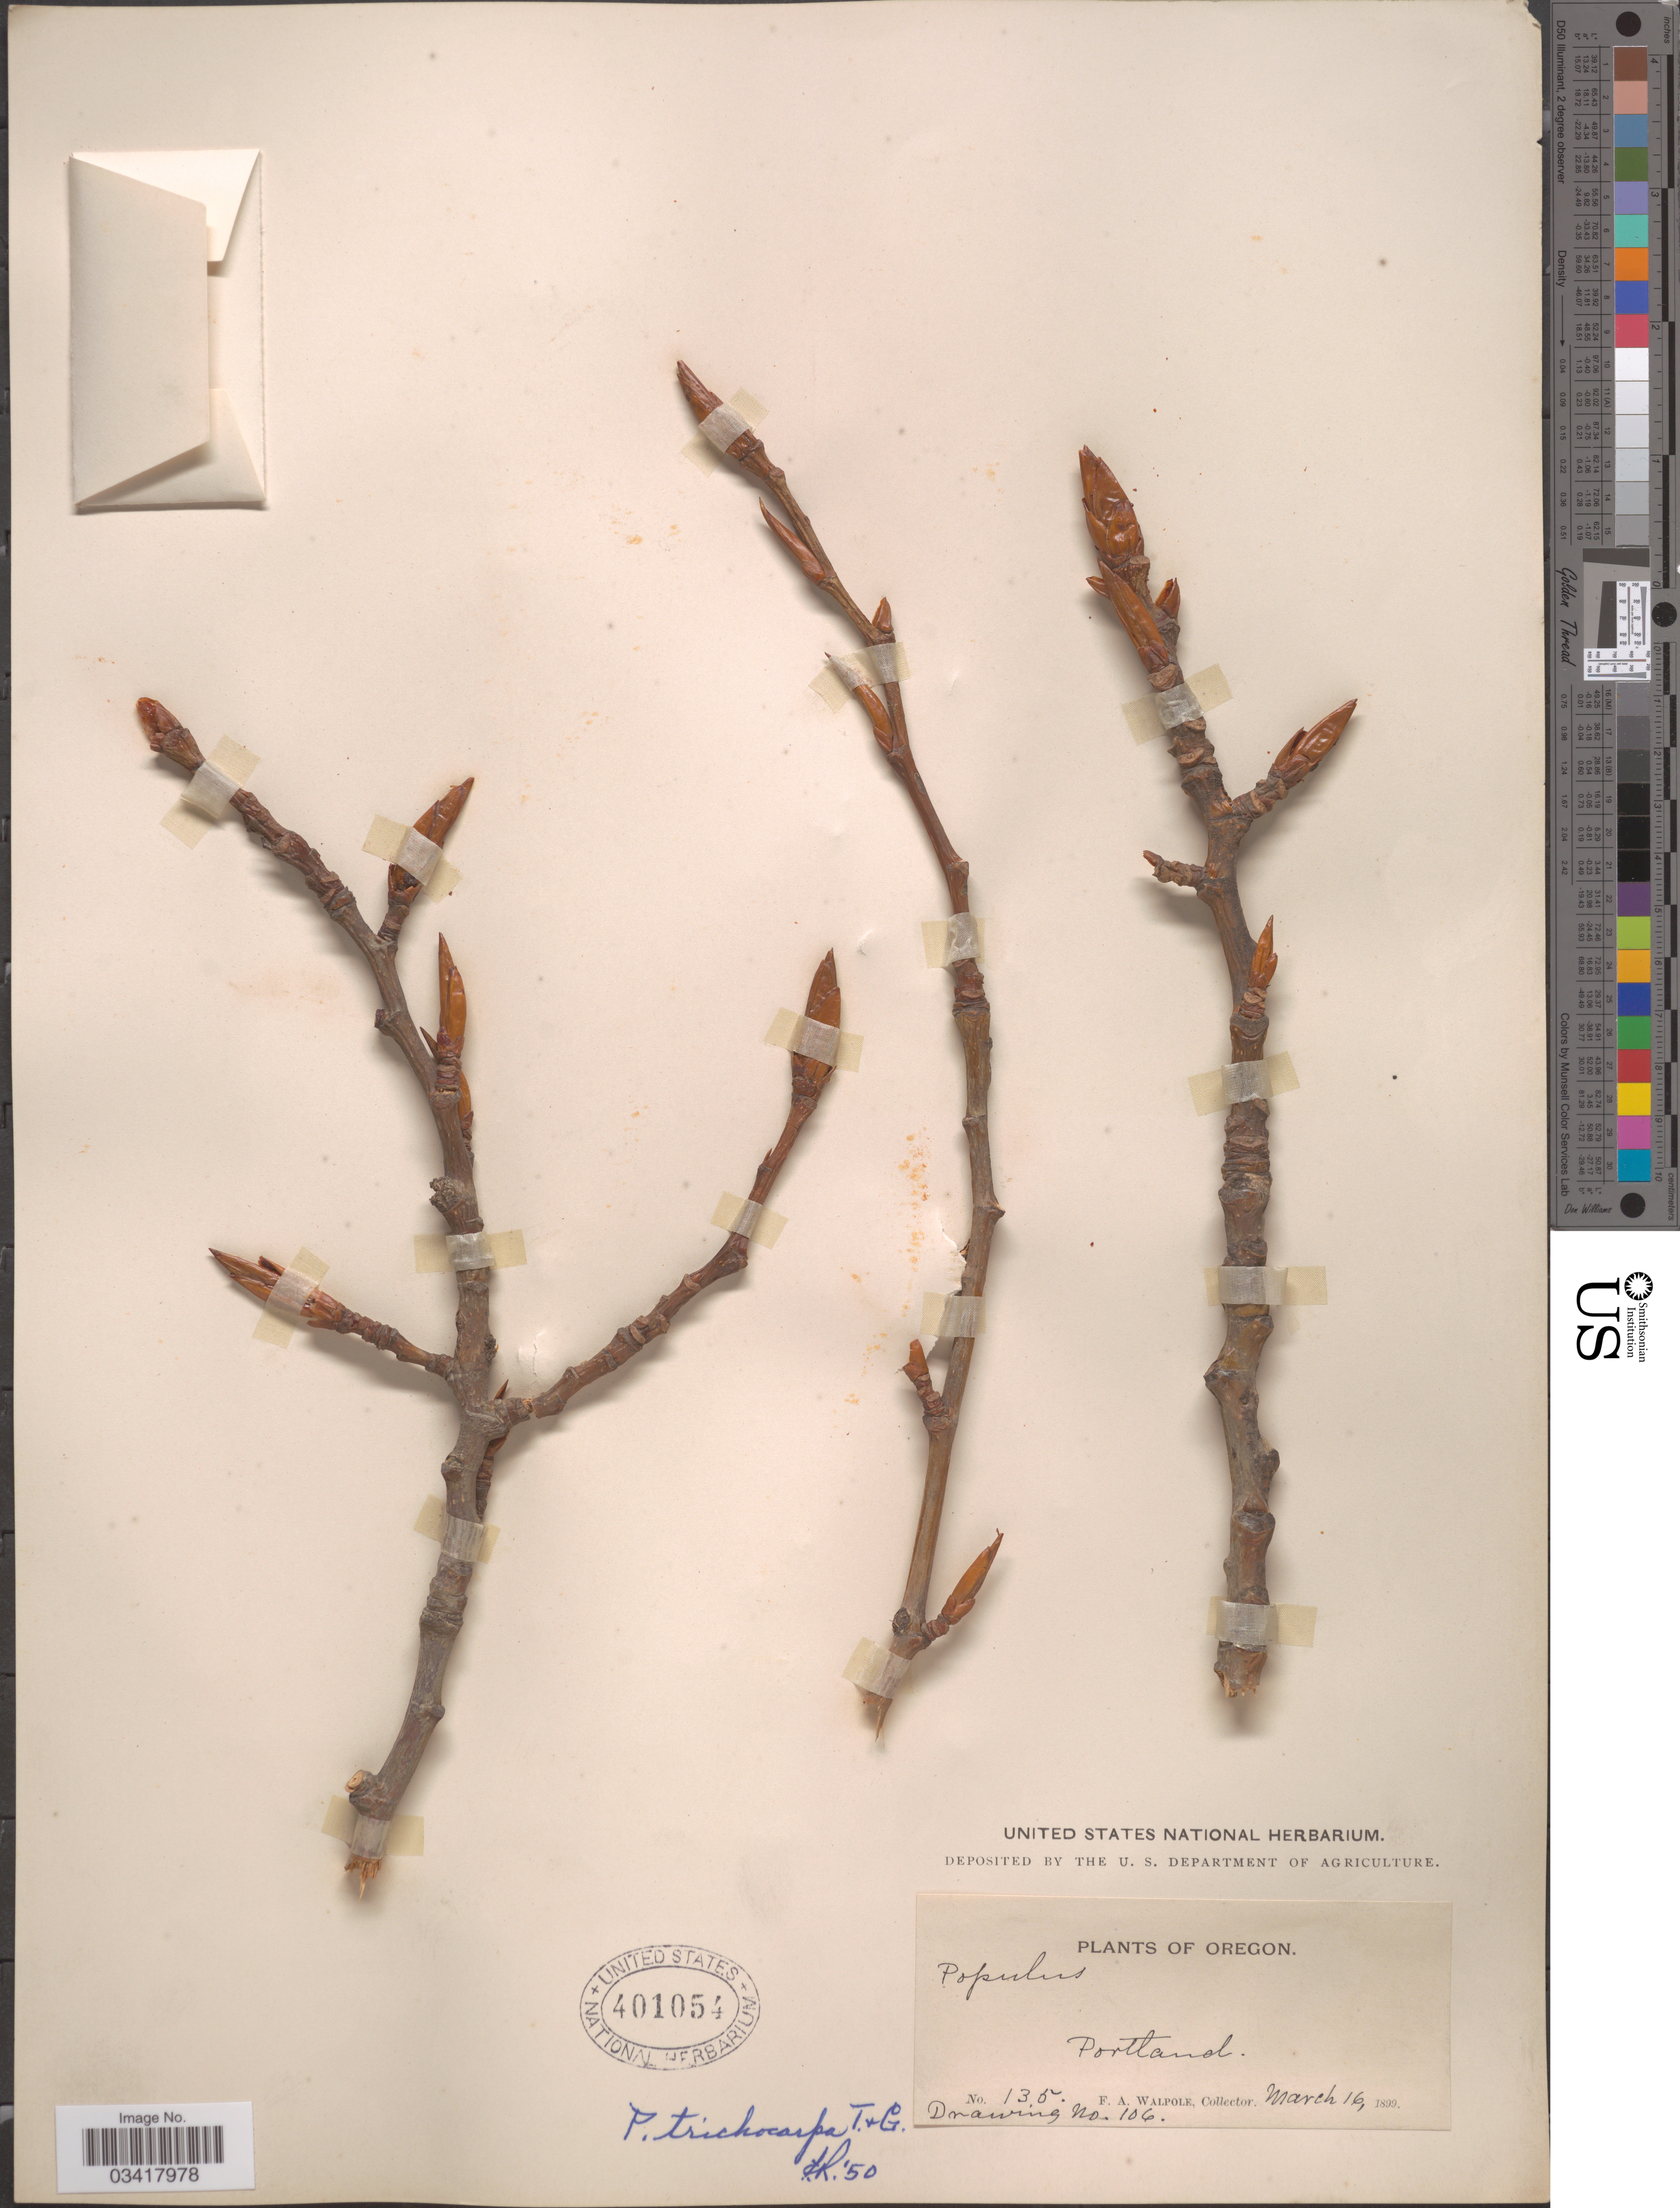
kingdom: Plantae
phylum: Tracheophyta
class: Magnoliopsida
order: Malpighiales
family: Salicaceae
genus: Populus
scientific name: Populus trichocarpa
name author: Torr. & A. Gray ex W. Hook.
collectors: F. Walpole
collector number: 135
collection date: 1899-03-16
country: United States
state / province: Oregon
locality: Portland.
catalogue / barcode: US 401054